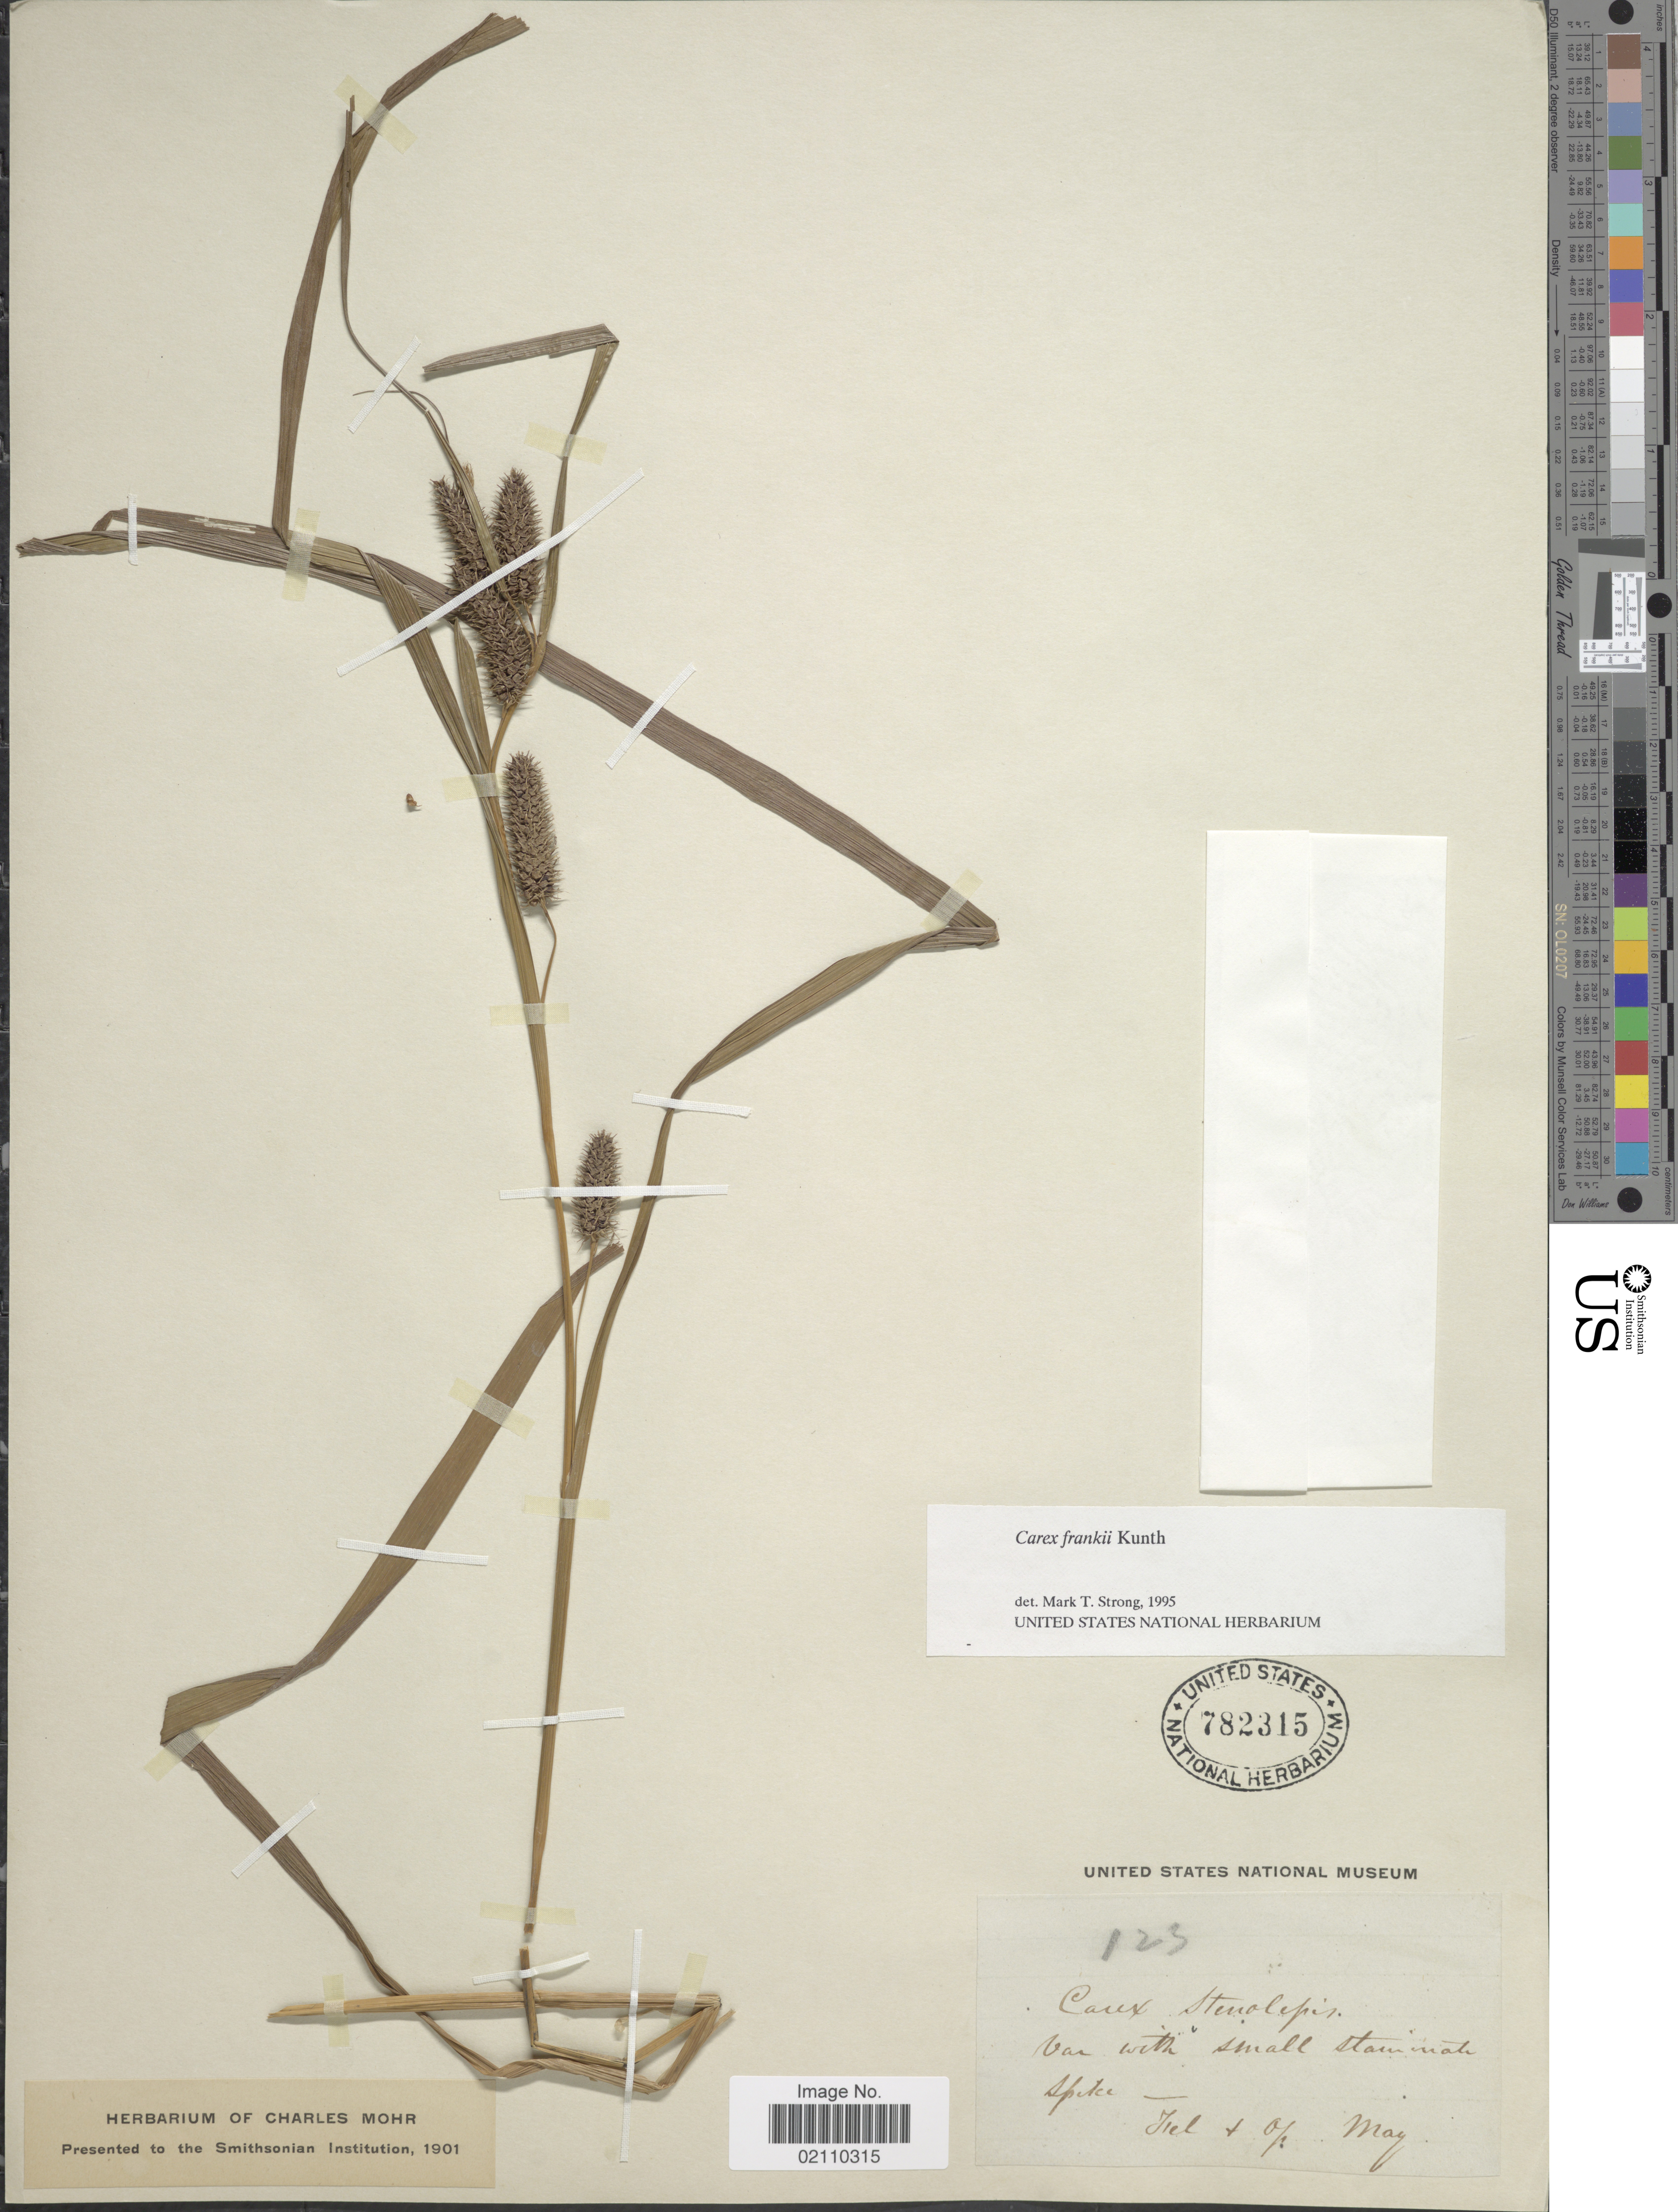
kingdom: Plantae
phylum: Tracheophyta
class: Liliopsida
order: Poales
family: Cyperaceae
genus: Carex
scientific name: Carex frankii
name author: Kunth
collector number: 123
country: United States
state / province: Alabama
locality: Small staminate spike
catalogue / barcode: US 782315